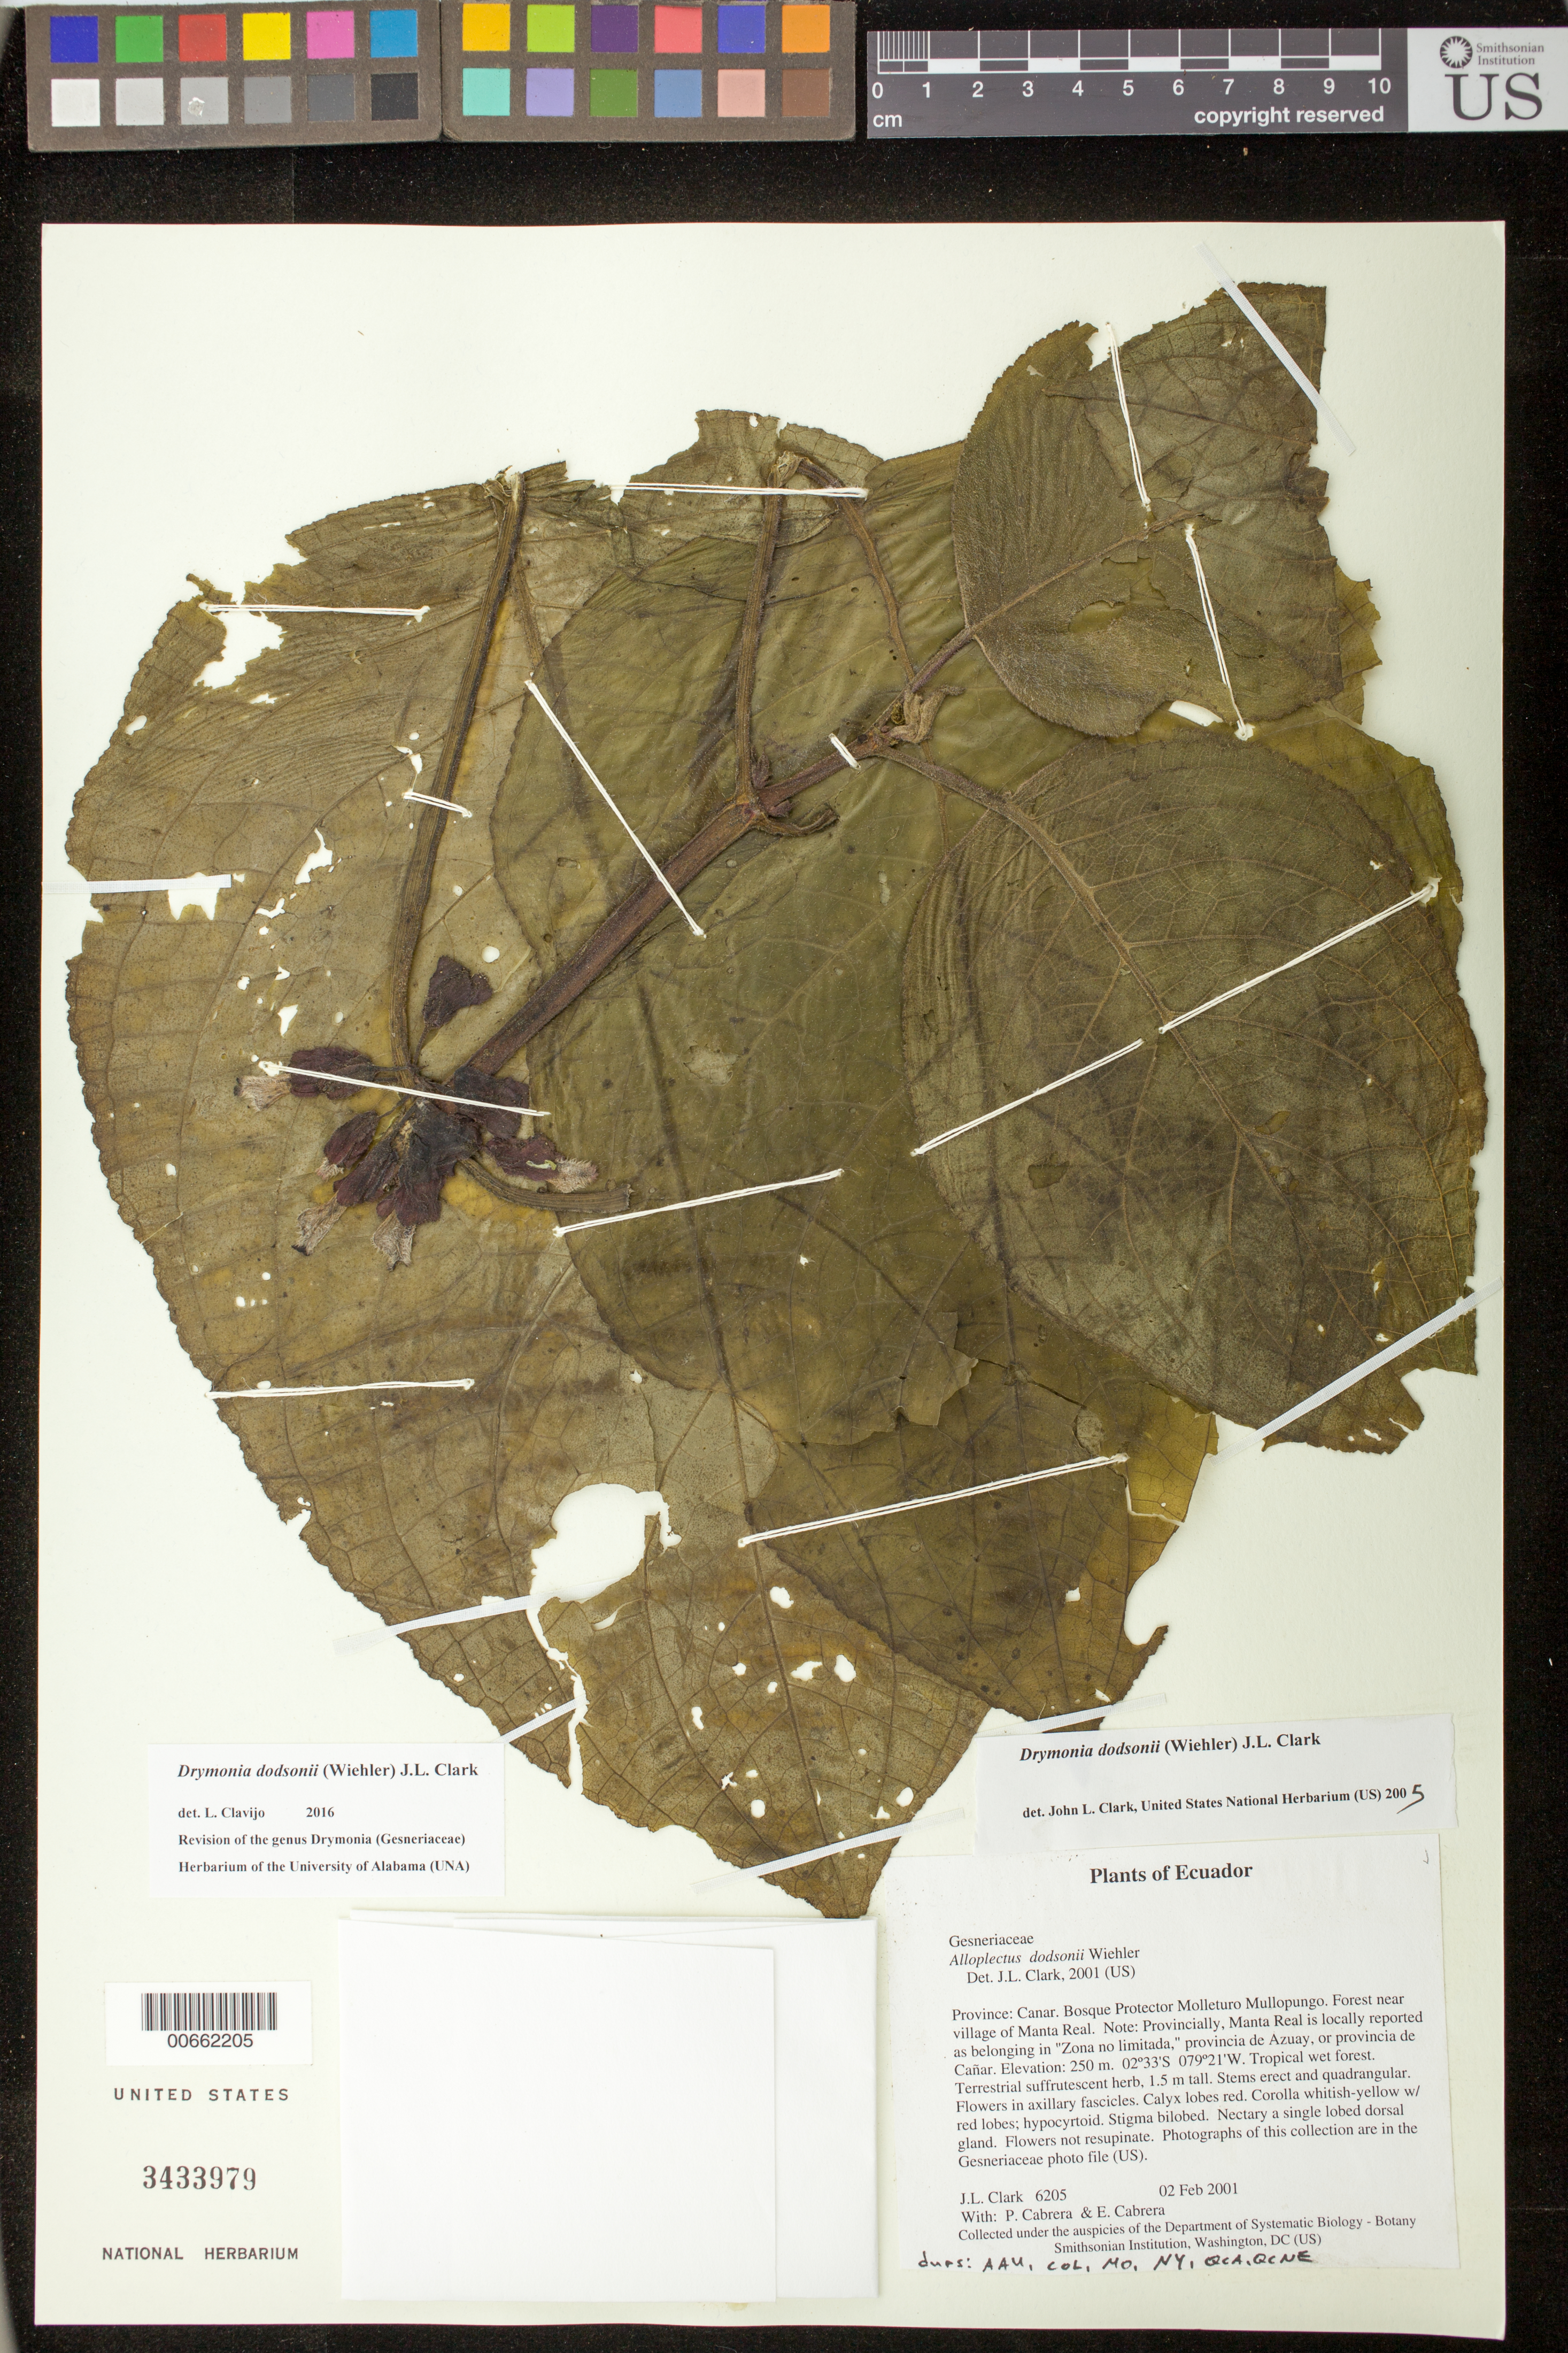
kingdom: Plantae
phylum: Tracheophyta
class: Magnoliopsida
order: Lamiales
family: Gesneriaceae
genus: Drymonia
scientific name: Drymonia dodsonii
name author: (Wiehler) J.L. Clark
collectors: J. L. Clark, P. Cabrera & E. Cabrera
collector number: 6205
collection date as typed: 02 Feb 2001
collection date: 2001-02-02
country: Ecuador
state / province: Cañar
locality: Bosque Protector Molleturo Mullopungo. Forest near village of Manta Real. Note: Provincially, Manta Real is locally reported as belonging in "Zona no limitada," provincia de Azuay, or provincia de Cañar.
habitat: Tropical wet forest.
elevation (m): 250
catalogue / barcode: US 3433979